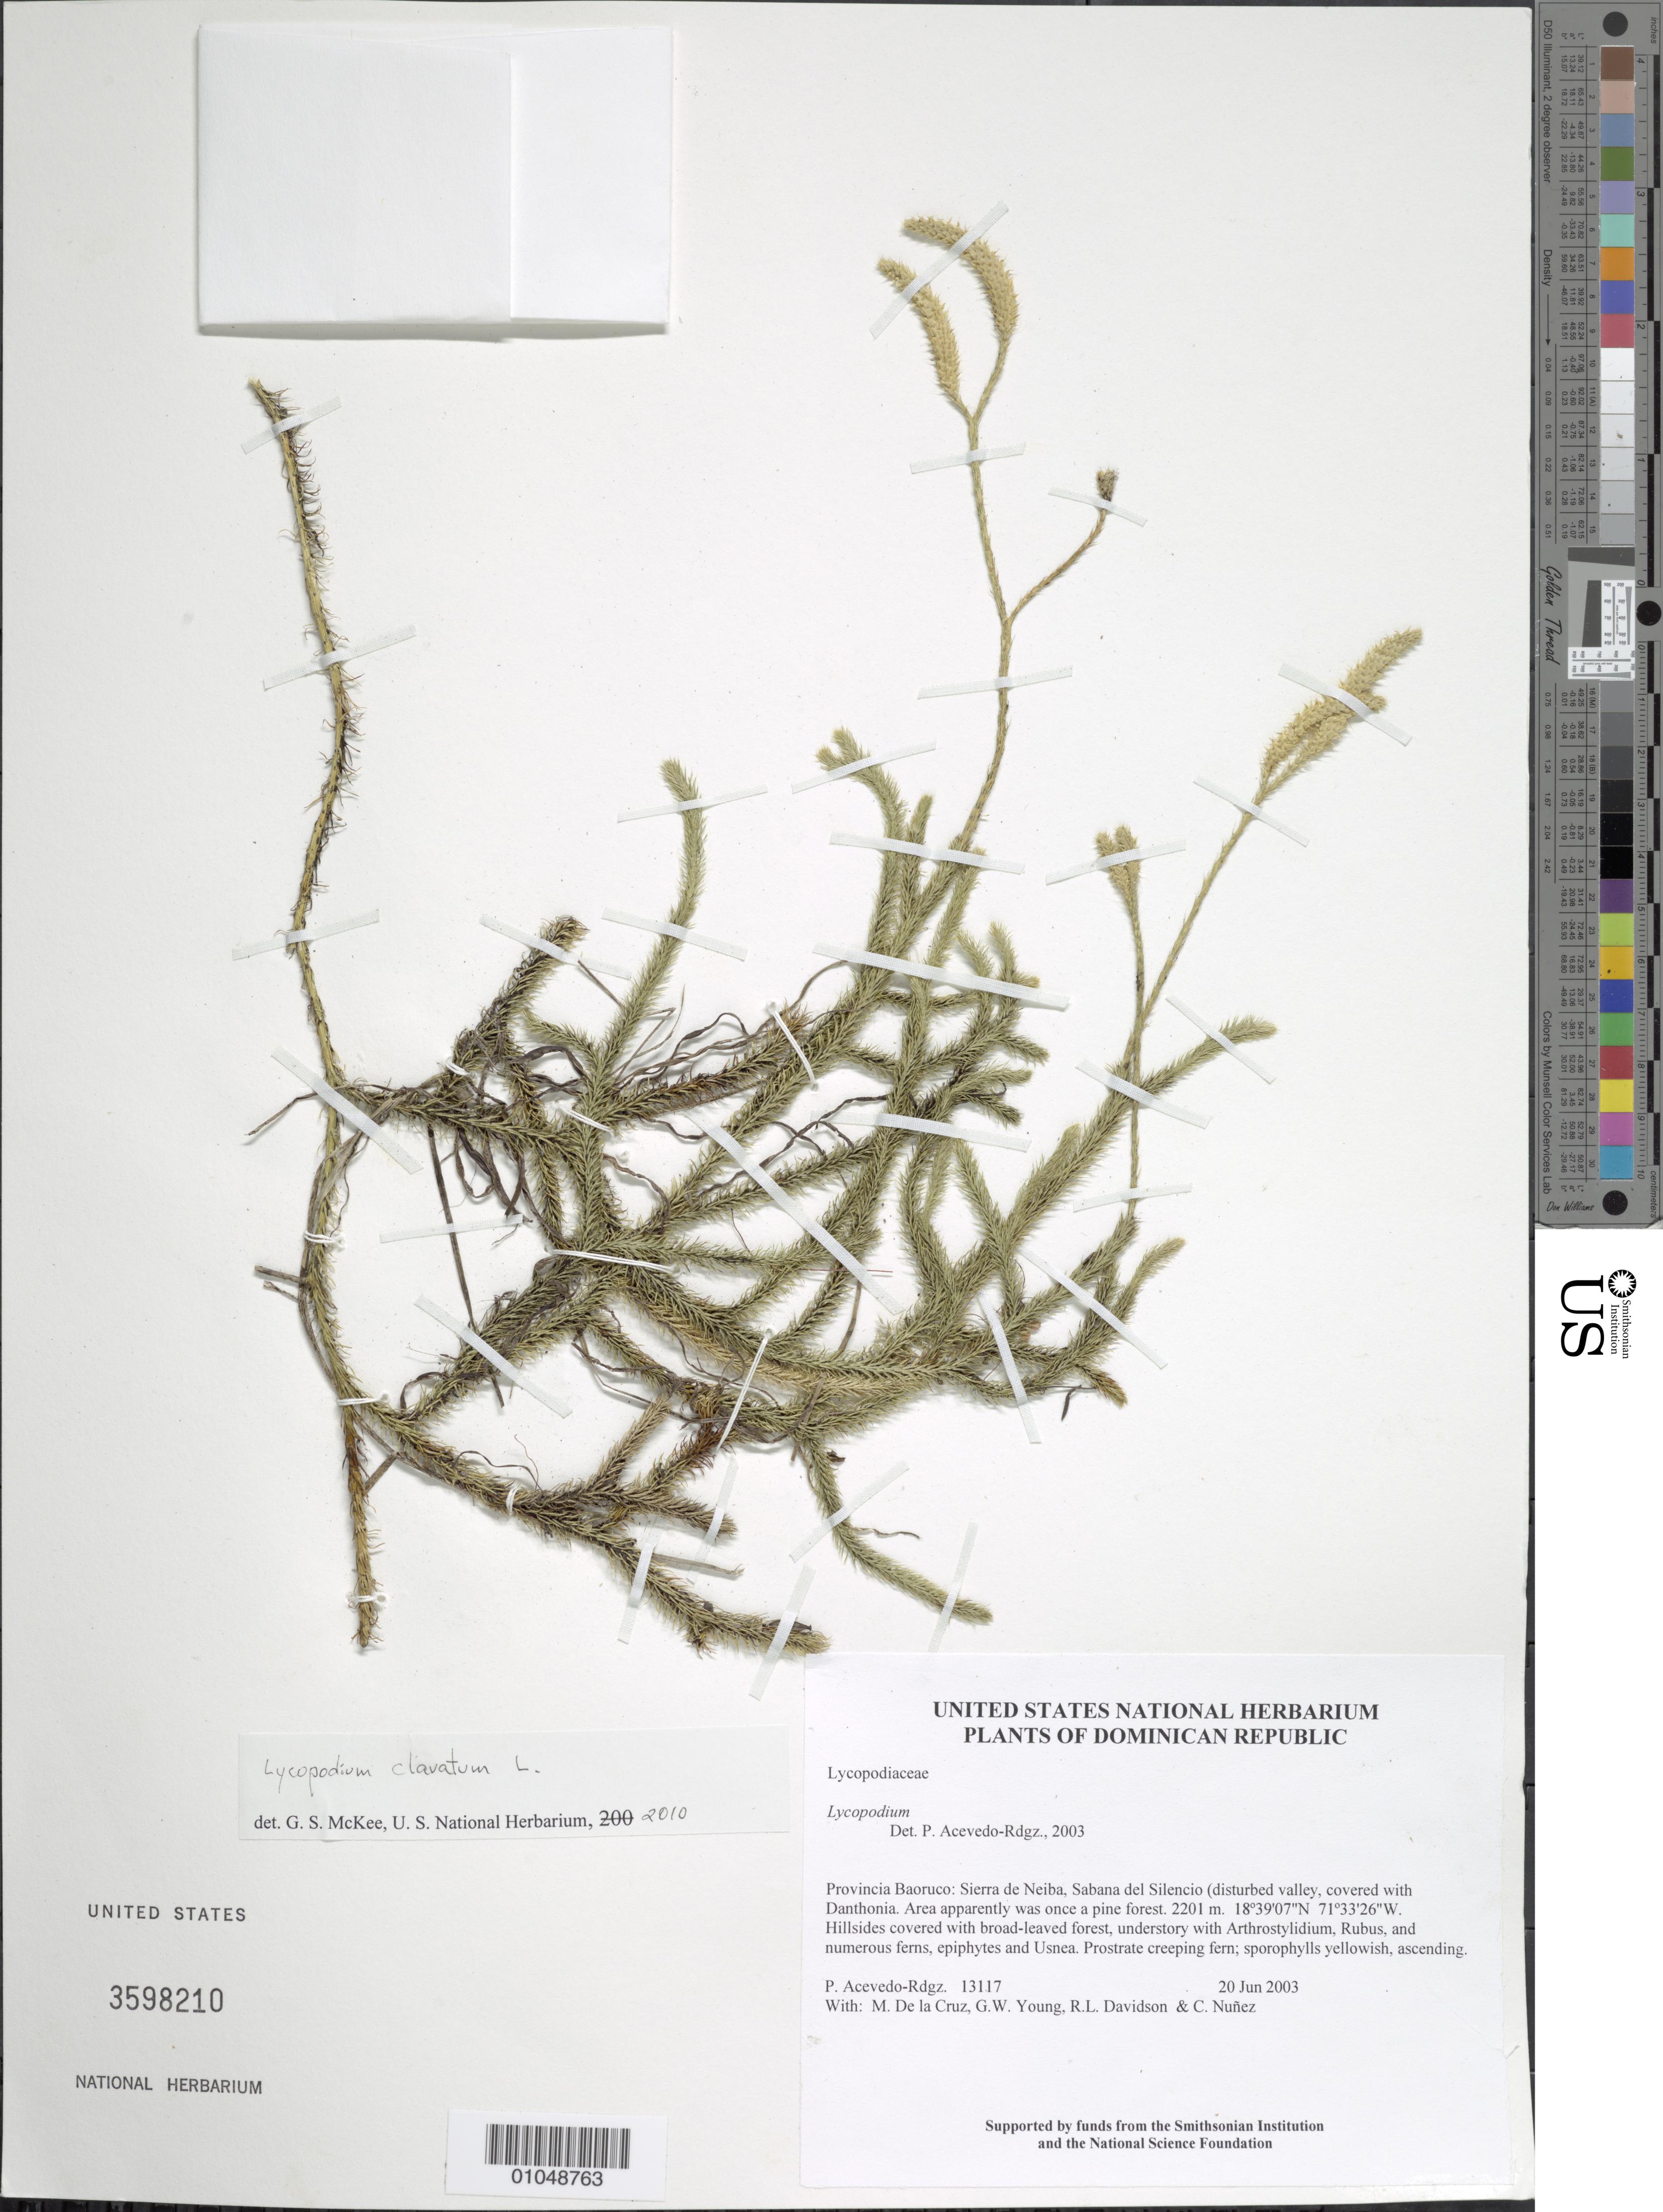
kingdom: Plantae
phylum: Tracheophyta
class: Lycopodiopsida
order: Lycopodiales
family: Lycopodiaceae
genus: Lycopodium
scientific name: Lycopodium clavatum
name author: L.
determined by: McKee, G. S., (US), NMNH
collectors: P. Acevedo-Rodr., M. de la Cruz, J. Rawlins, G. Young, R. Davidson & C. Nunez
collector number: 13117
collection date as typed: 20 Jun 2003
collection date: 2003-06-20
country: Dominican Republic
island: Hispaniola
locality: Provincia Baoruco: Sierra de Neiba, Sabana del Silencio (disturbed valley, covered with Danthonia. Area apparently was once a pine forest.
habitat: Hillsides covered with broad-leaved forest, understory with Arthrostylidium, Rubus, and numerous ferns, epiphytes and Usnea.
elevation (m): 2201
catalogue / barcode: US 3598210